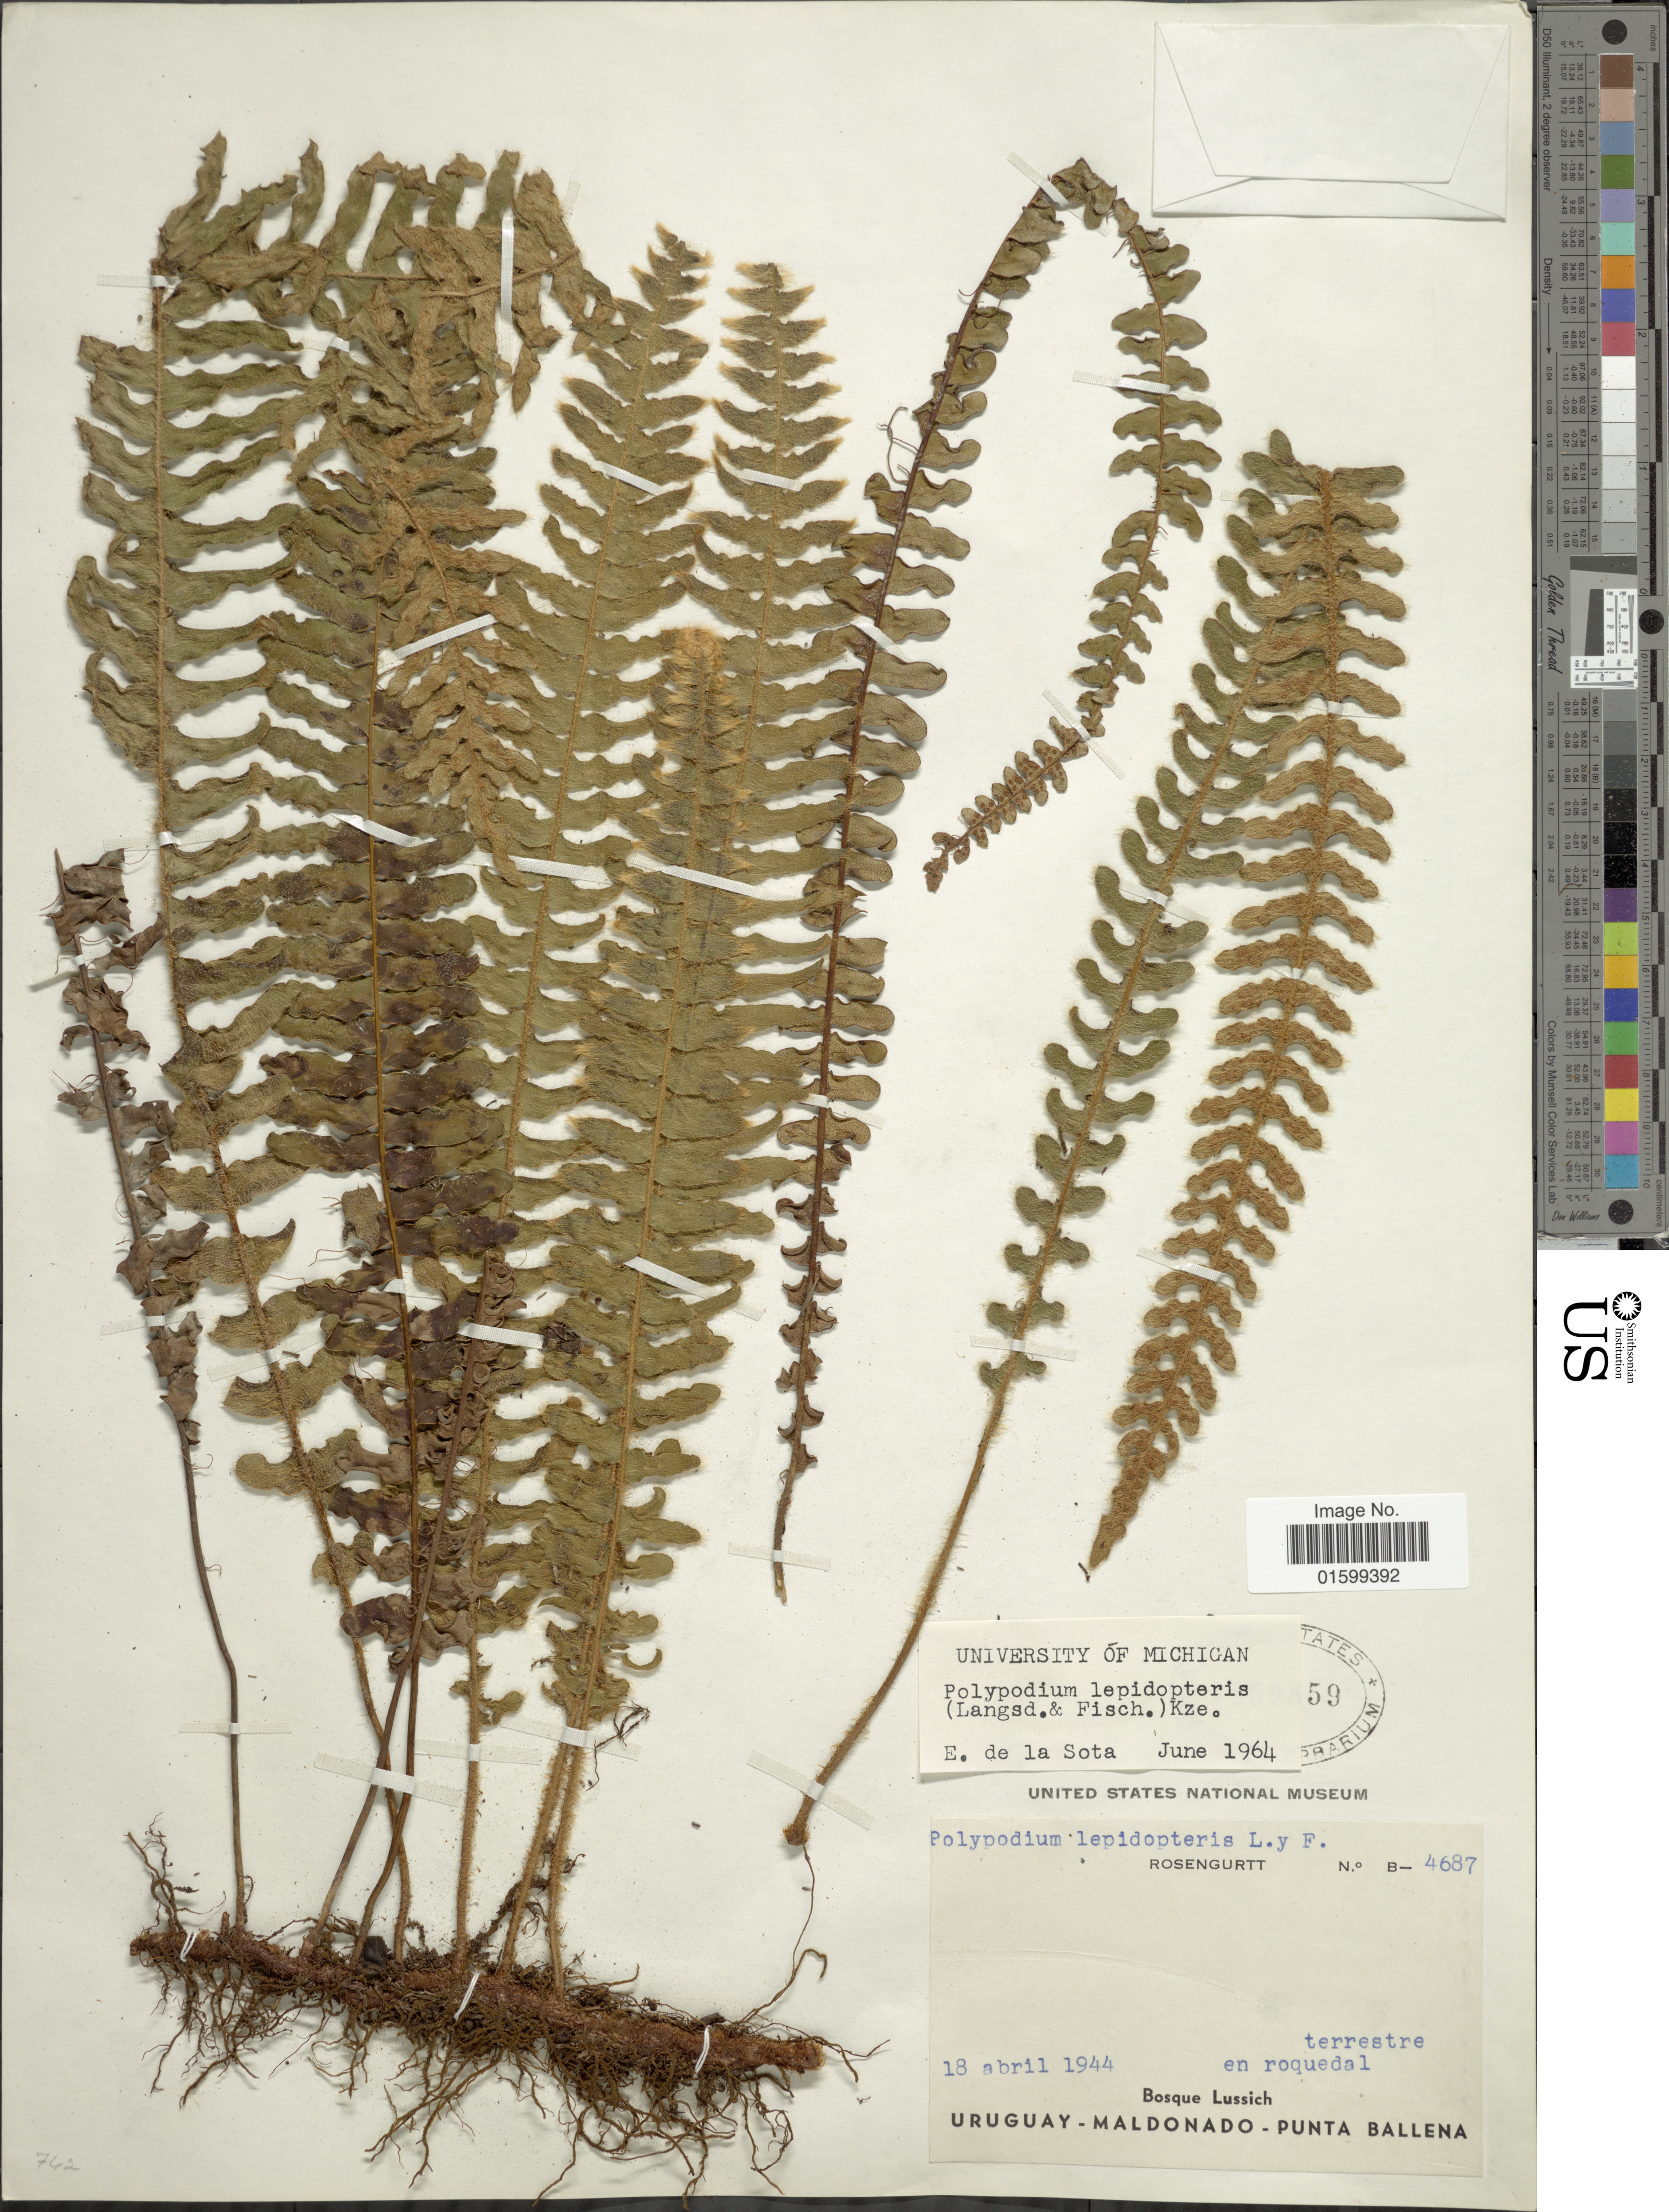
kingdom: Plantae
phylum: Tracheophyta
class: Polypodiopsida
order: Polypodiales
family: Polypodiaceae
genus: Pleopeltis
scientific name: Pleopeltis lepidopteris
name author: (Langsd. & Fisch.) de la Sota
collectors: Rosengurtt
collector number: B-4687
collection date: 1944-04-18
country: Uruguay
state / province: Maldonado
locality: Punta Ballena, Bosque Lussichm terrestre en roquedal